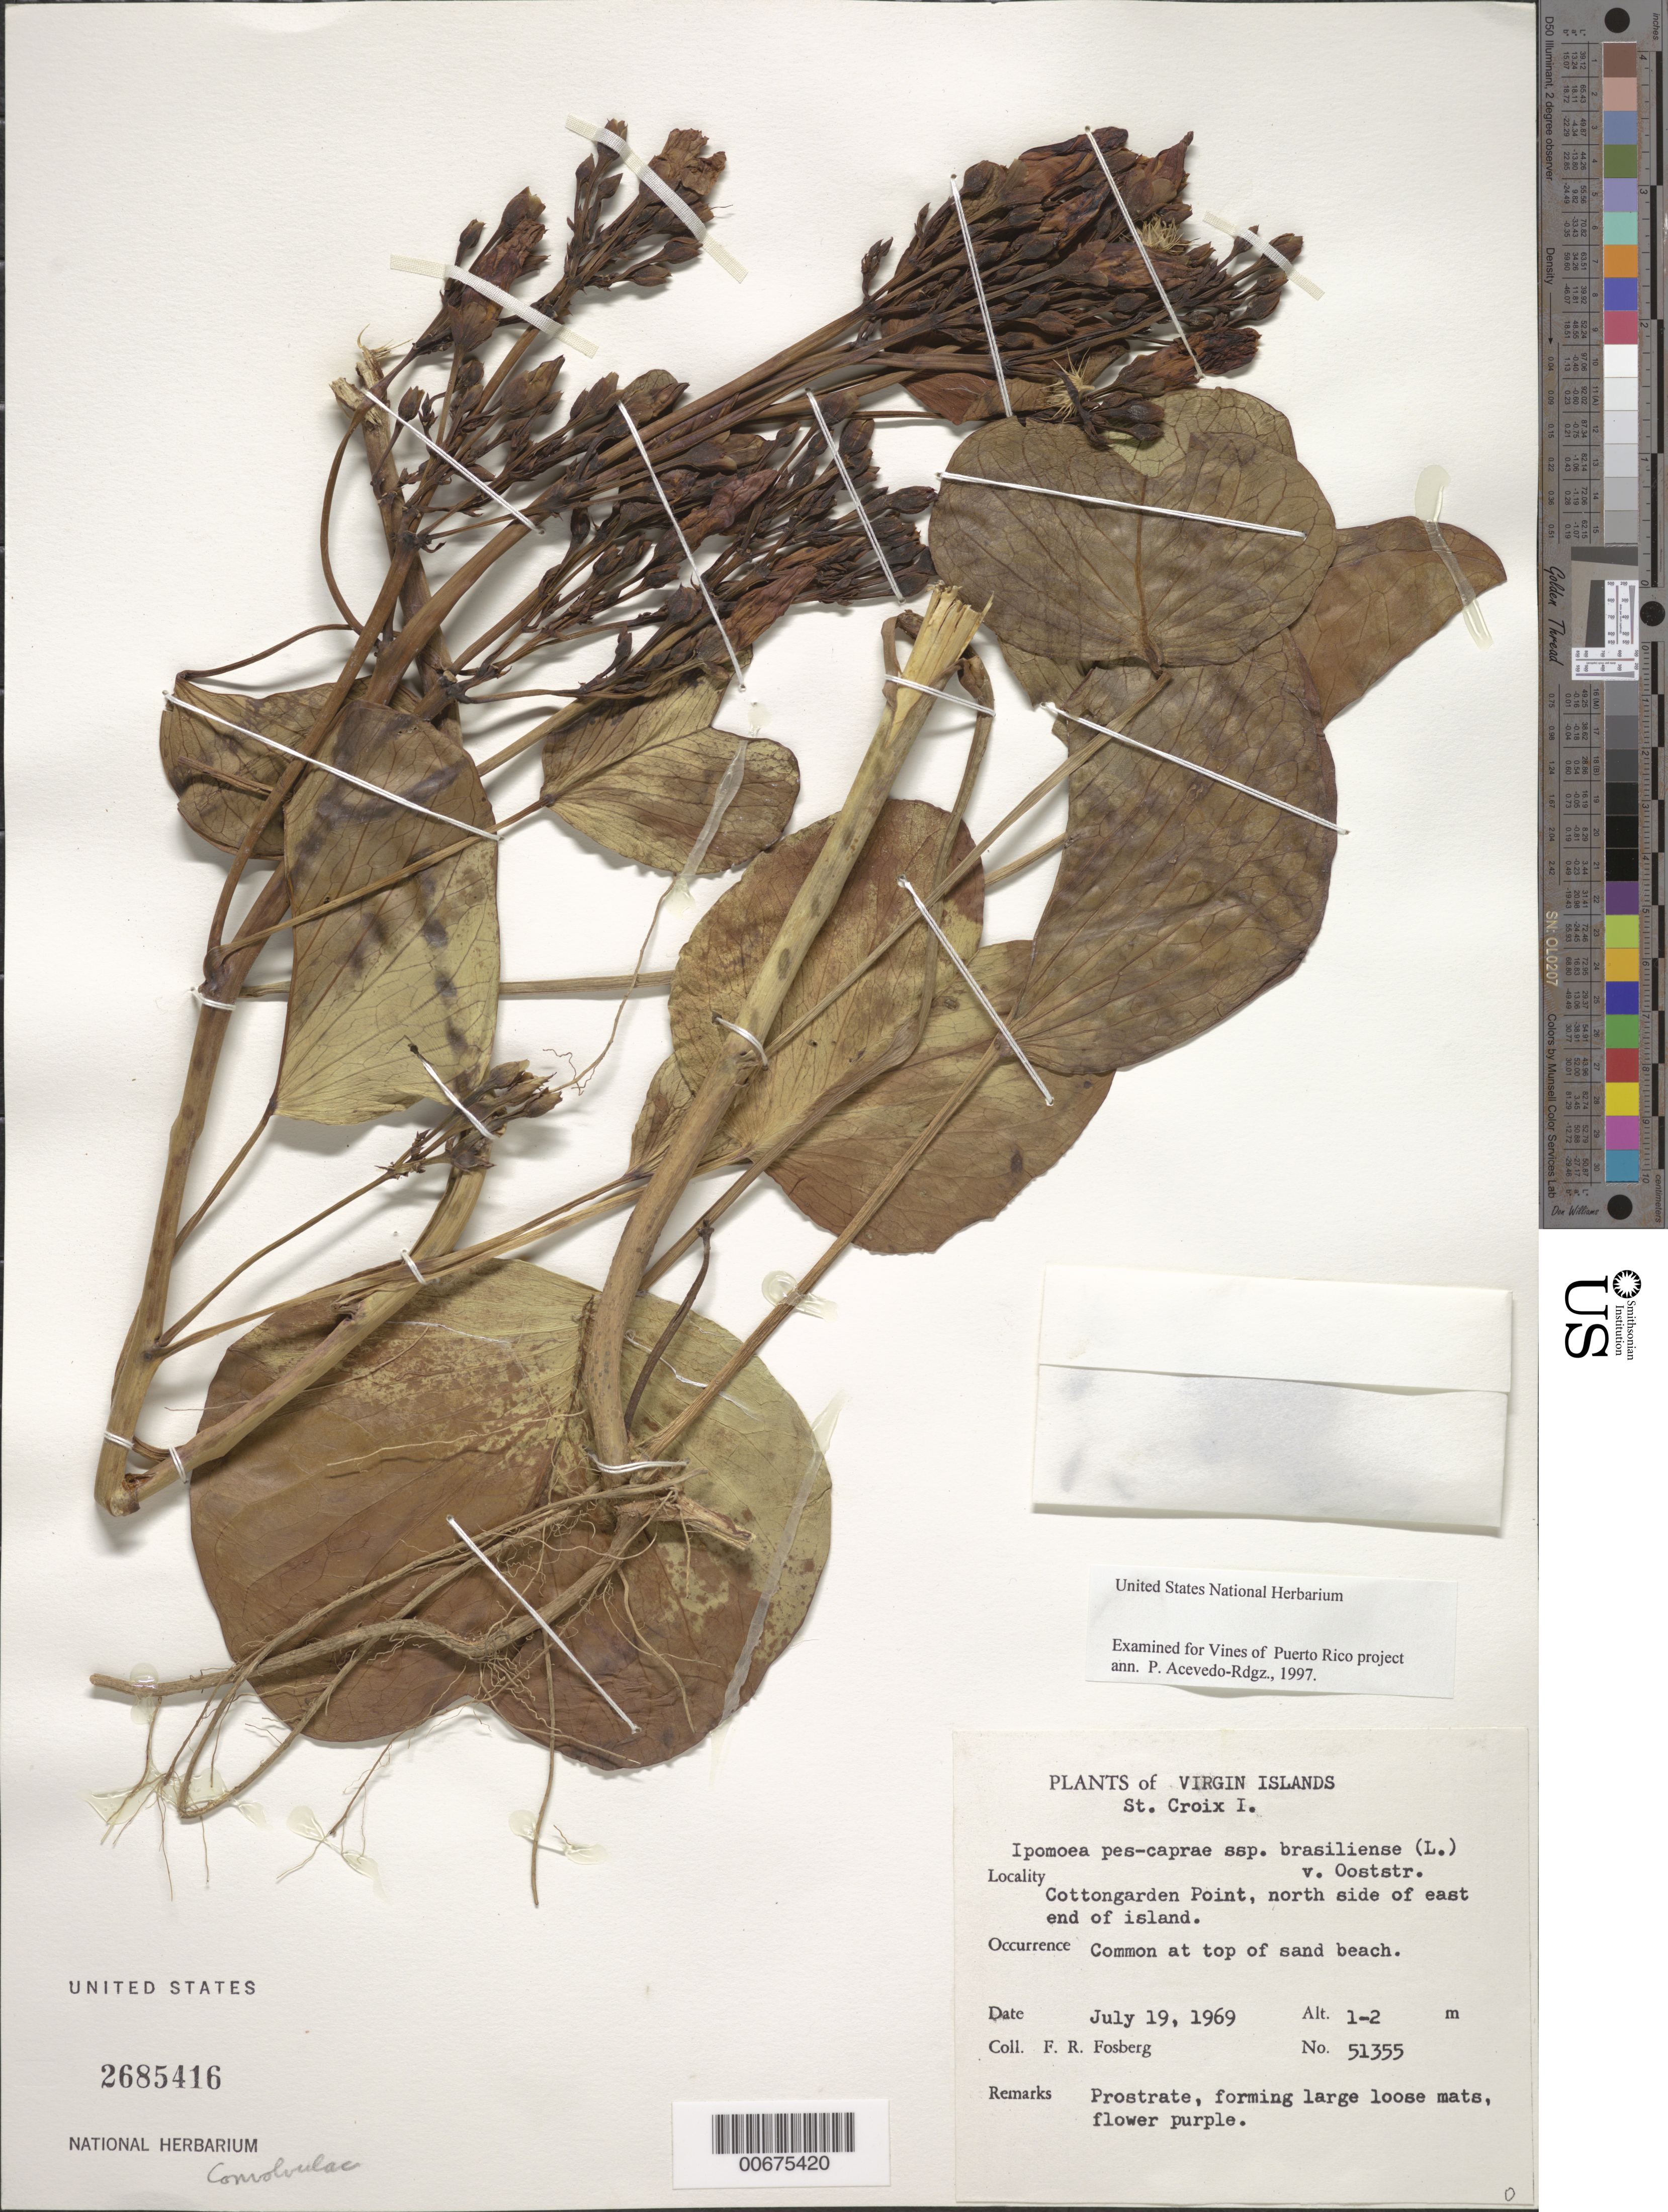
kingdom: Plantae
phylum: Tracheophyta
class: Magnoliopsida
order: Solanales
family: Convolvulaceae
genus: Ipomoea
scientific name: Ipomoea pes-caprae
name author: (L.) R. Br.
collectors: F. R. Fosberg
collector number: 51355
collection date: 1969-07-19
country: U.S. Virgin Islands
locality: Virgin Islands, St. Croix, Cottongarden Point, north side of east end of island.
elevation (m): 1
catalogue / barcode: US 2685416